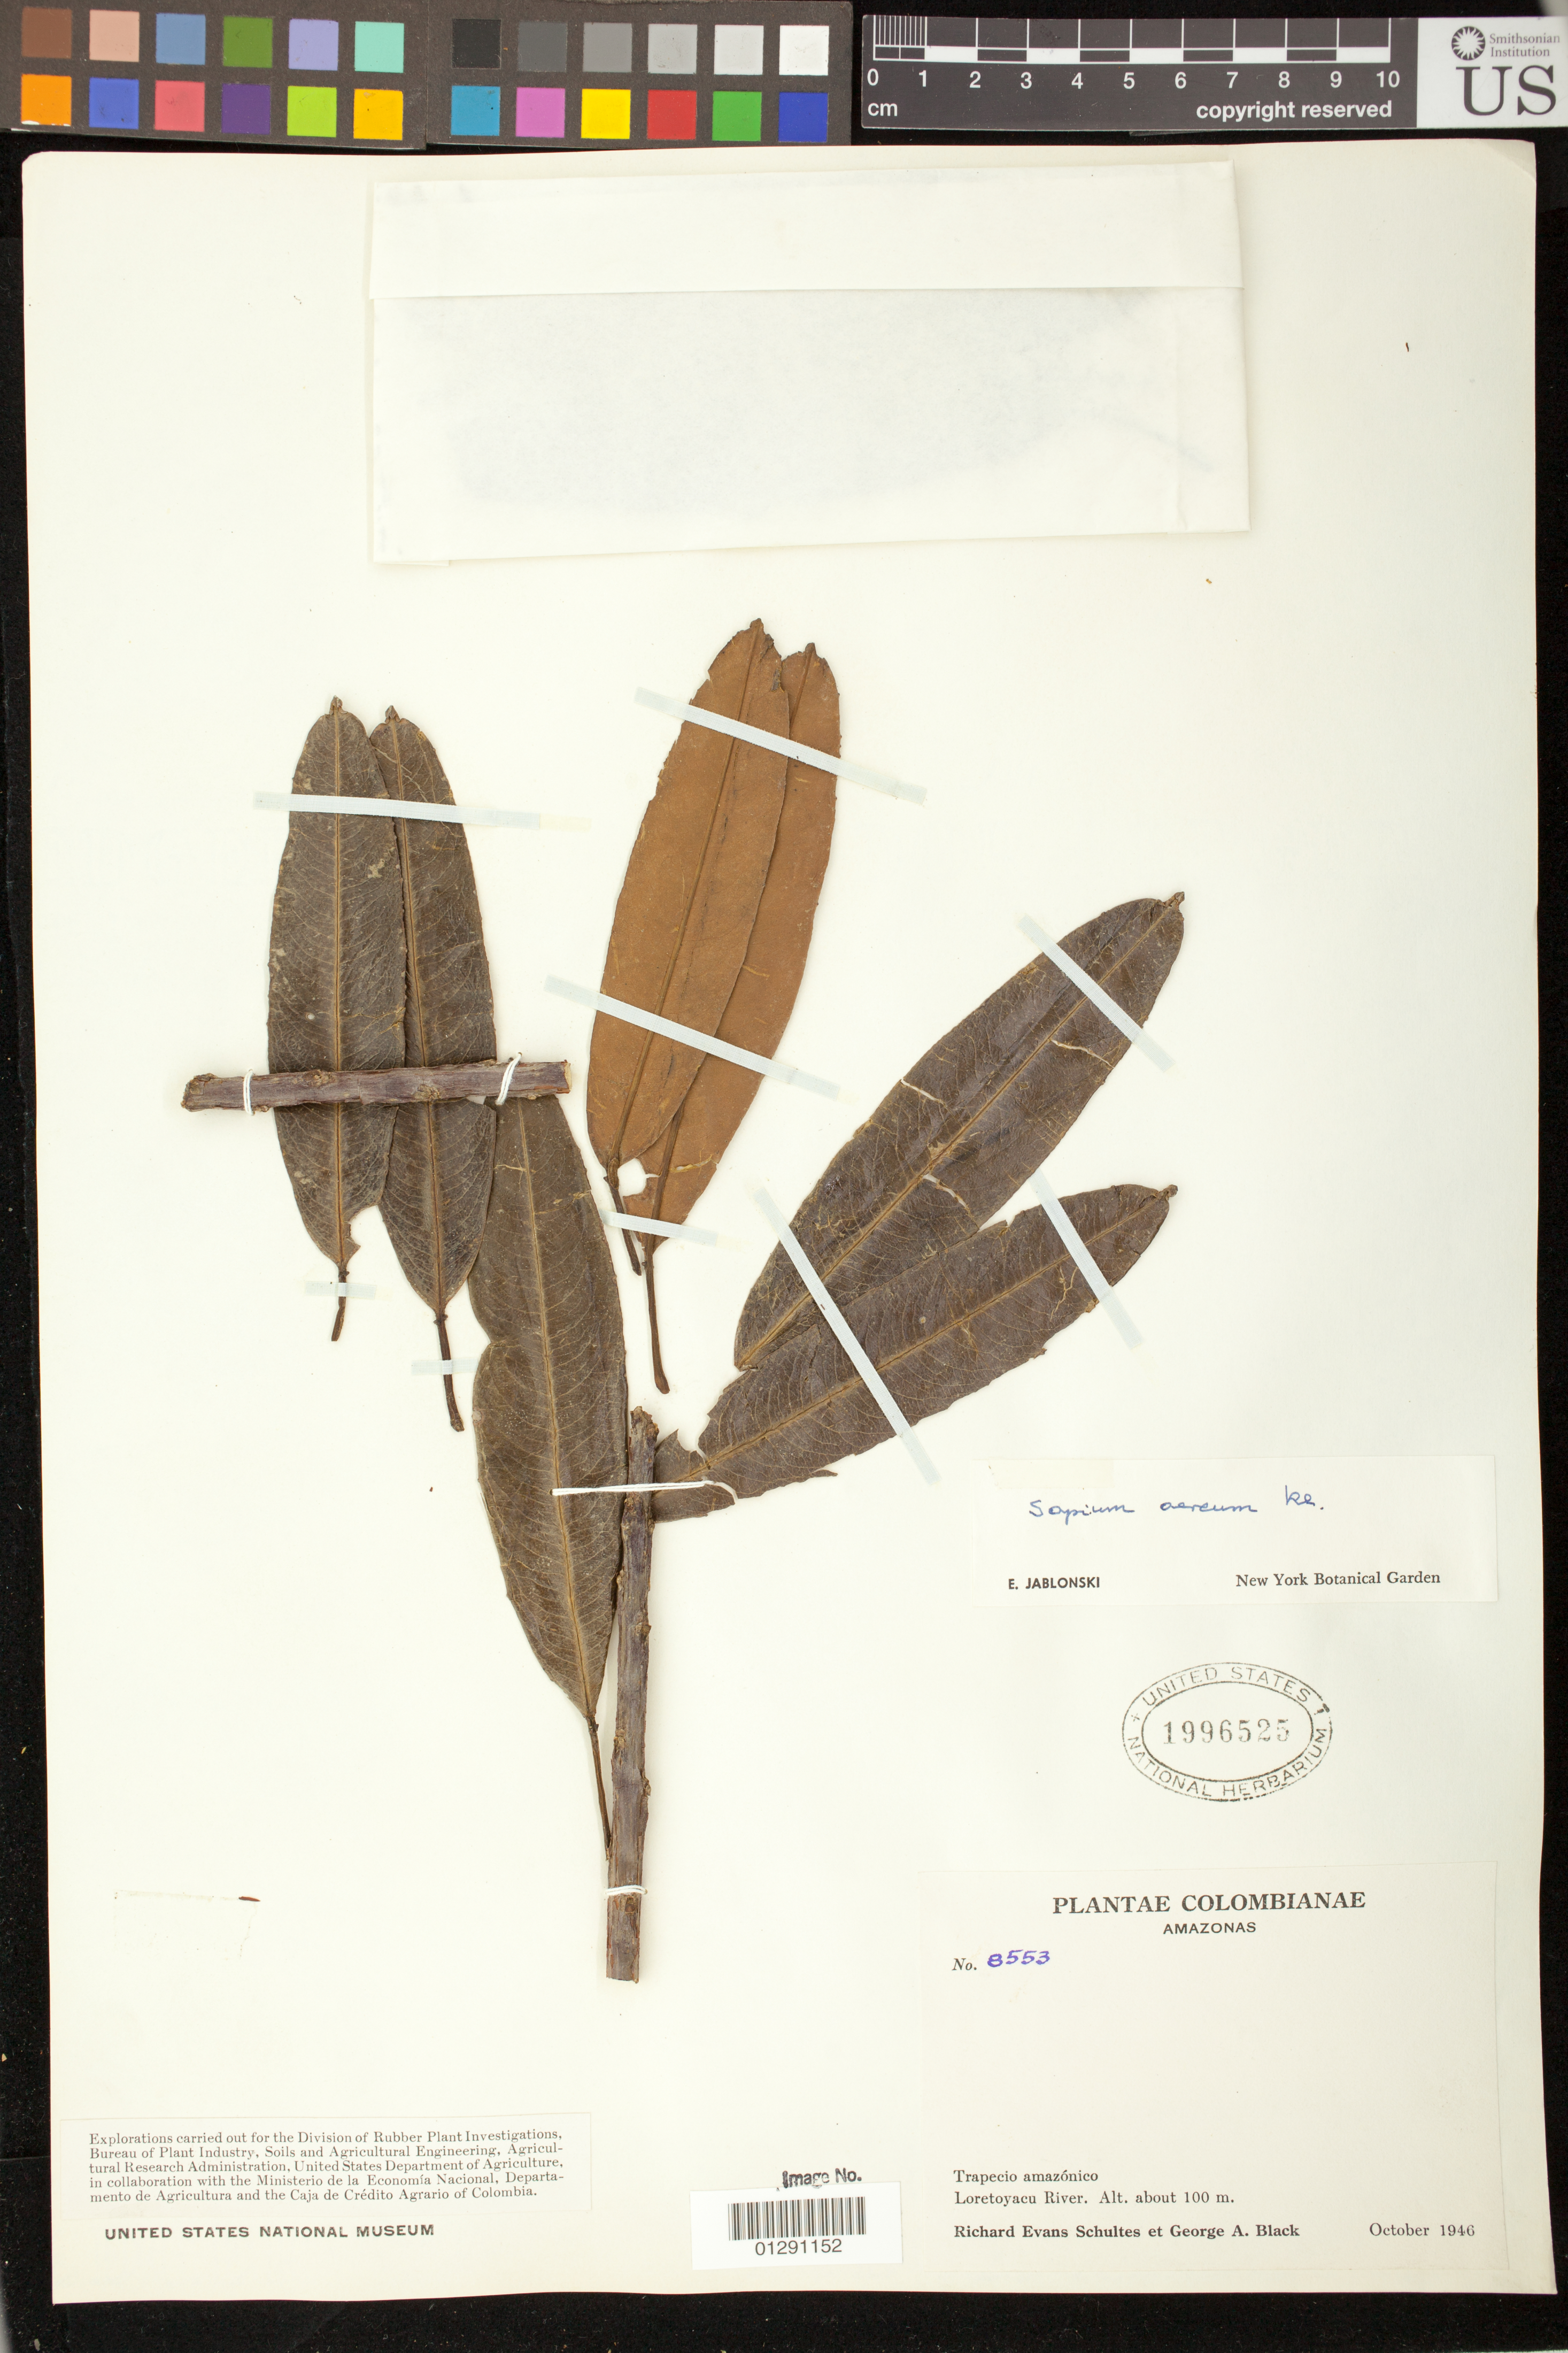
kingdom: Plantae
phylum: Tracheophyta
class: Magnoliopsida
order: Malpighiales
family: Euphorbiaceae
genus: Sapium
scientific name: Sapium aereum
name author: Klotzsch ex Müll. Arg.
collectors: R. E. Schultes & G. A. Black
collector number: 8553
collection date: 1946-10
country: Colombia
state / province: Amazônas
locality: Loretoyacu River.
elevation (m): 100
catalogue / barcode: US 1996525